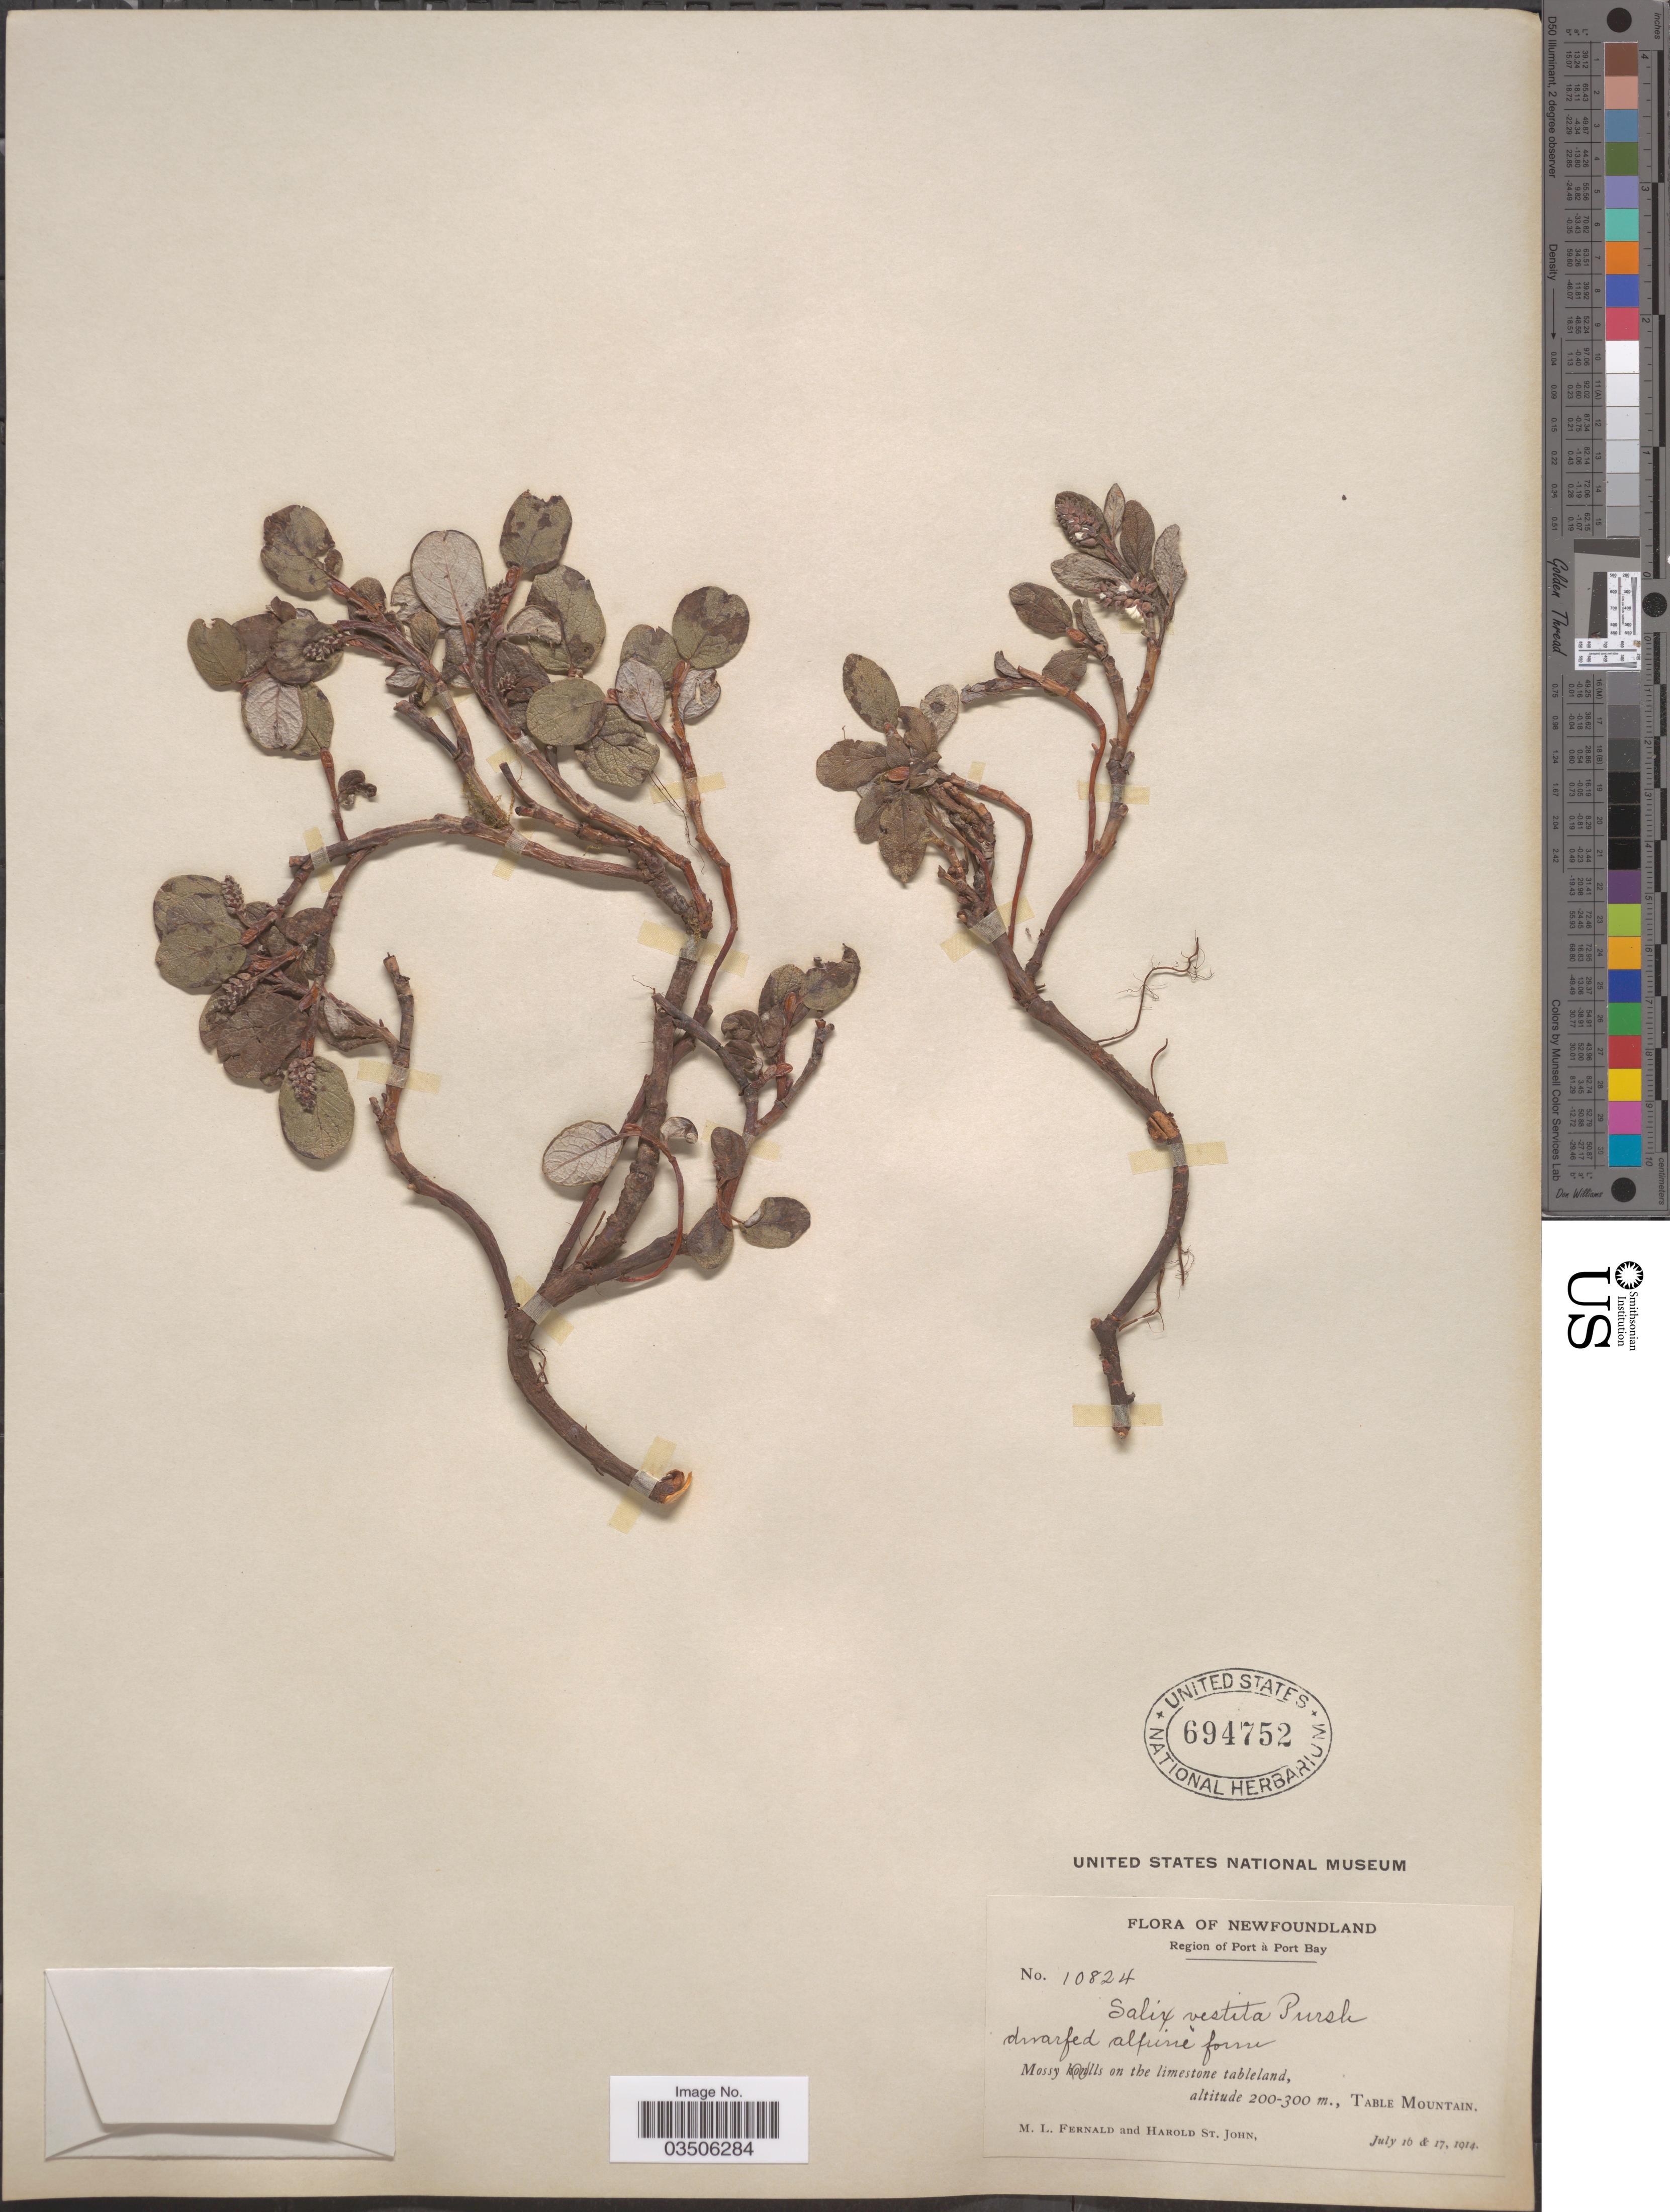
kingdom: Plantae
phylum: Tracheophyta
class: Magnoliopsida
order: Malpighiales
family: Salicaceae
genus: Salix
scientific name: Salix vestita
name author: Pursh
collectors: M. L. Fernald & H. St. John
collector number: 10824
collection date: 1914-07-16/1914-07-17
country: Canada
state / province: Newfoundland and Labrador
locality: Region of Port à Port Bay. Mossy knolls on the limestone tableland, Table Mountain.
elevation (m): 200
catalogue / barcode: US 694752